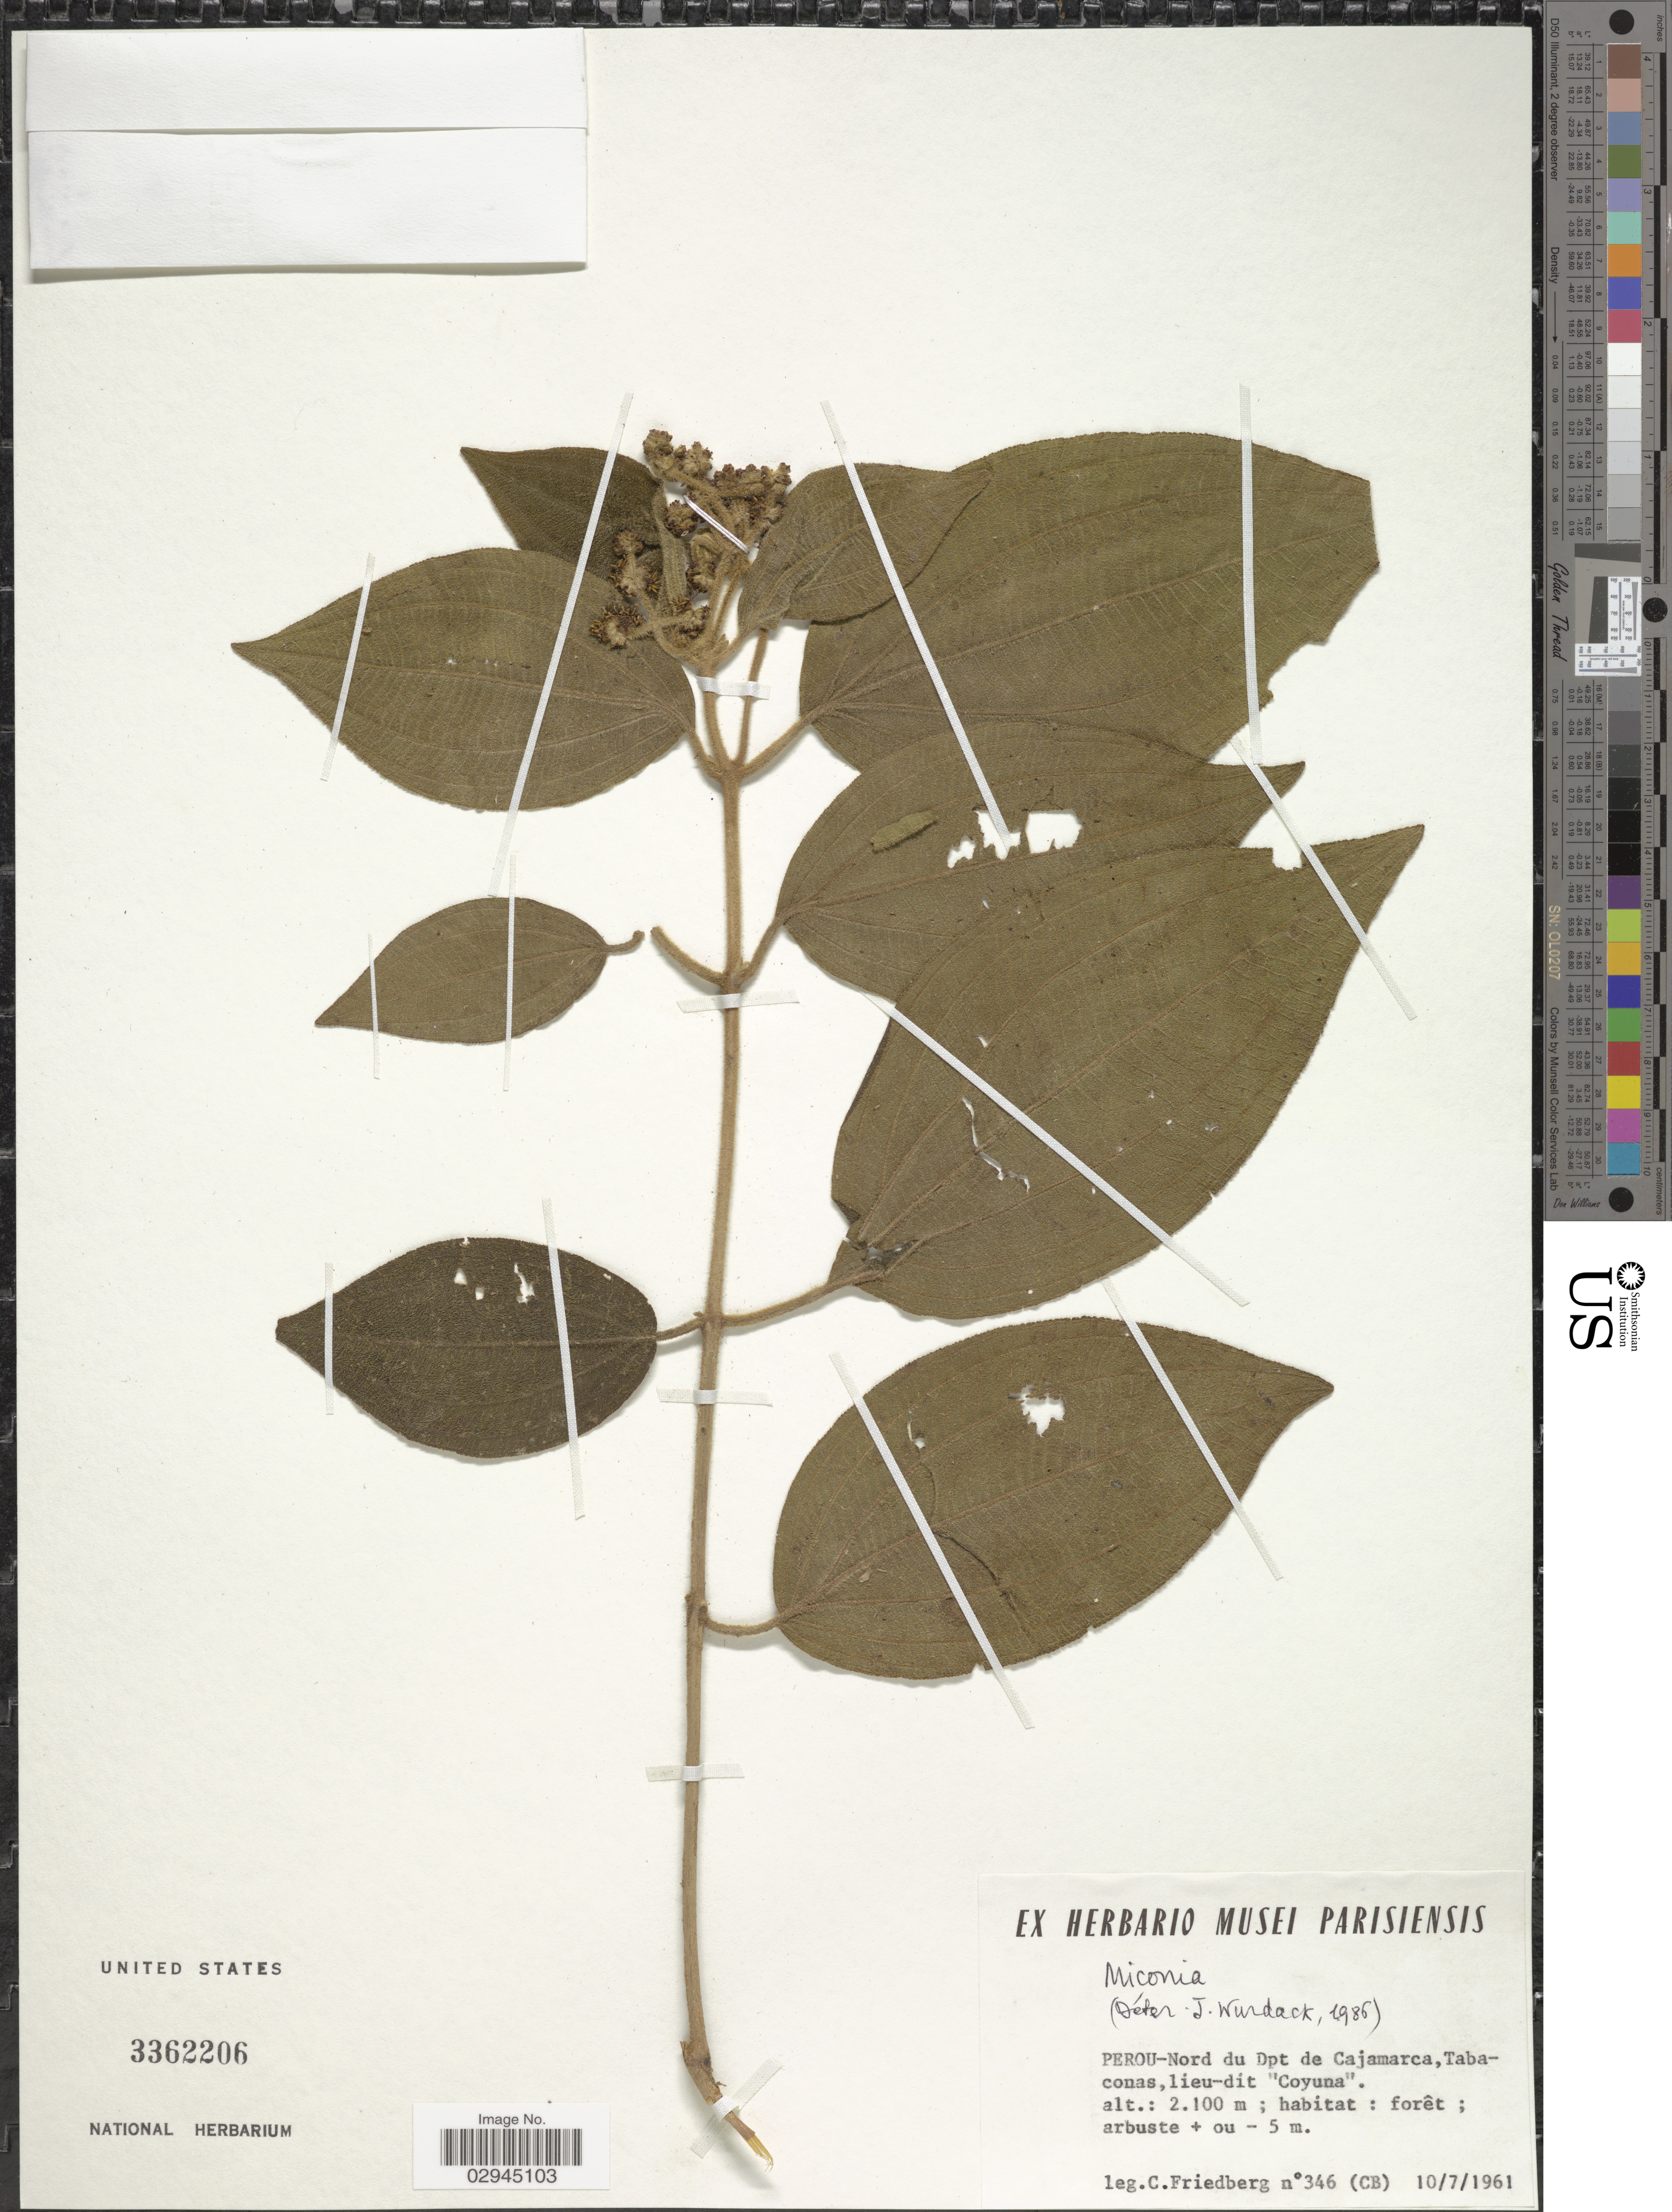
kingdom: Plantae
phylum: Tracheophyta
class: Magnoliopsida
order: Myrtales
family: Melastomataceae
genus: Miconia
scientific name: Miconia sp.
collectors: C. Friedberg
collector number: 346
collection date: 1961-07-10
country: Peru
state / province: Cajamarca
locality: Perou-Nord du Dpt de Cajamarca, Tabaconas, lieu-dit "Coyuna".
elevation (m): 2100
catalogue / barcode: US 3362206